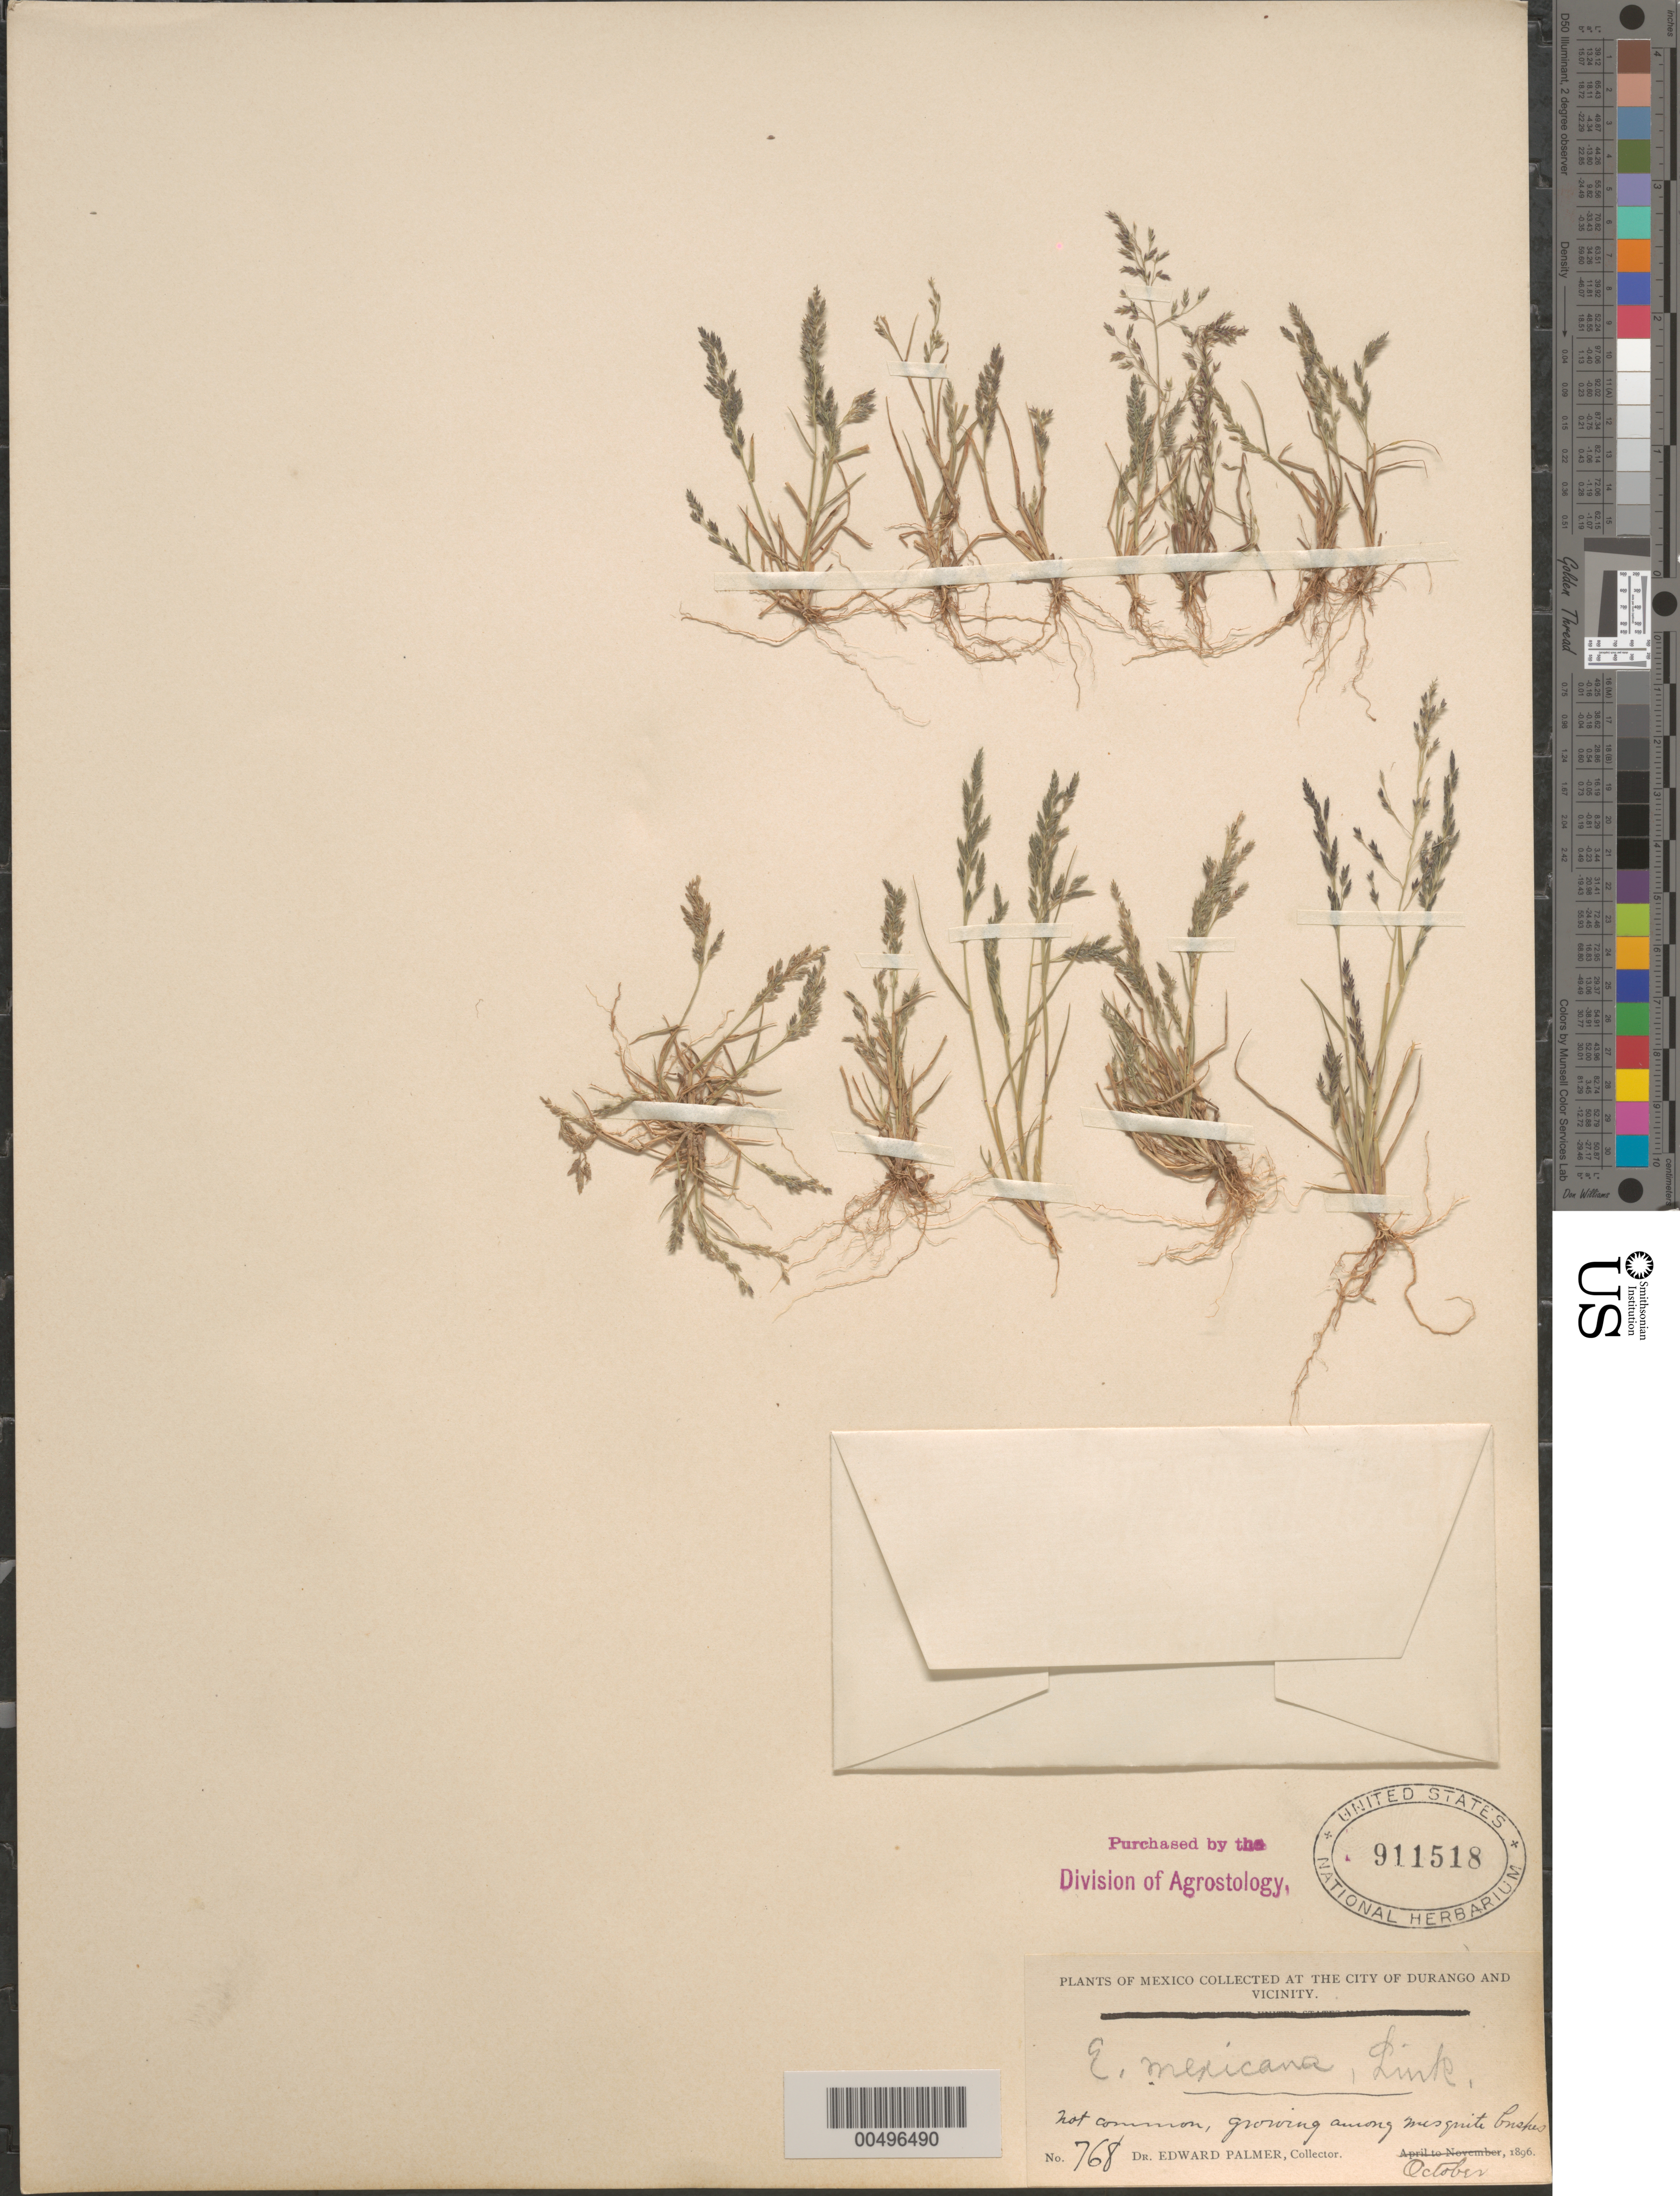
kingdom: Plantae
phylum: Tracheophyta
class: Liliopsida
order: Poales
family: Poaceae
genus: Eragrostis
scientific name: Eragrostis pectinacea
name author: (Michx.) Nees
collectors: E. Palmer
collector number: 768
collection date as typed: Oct 1896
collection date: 1896-10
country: Mexico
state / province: Durango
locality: City of Durango and vicinity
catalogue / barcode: US 911518